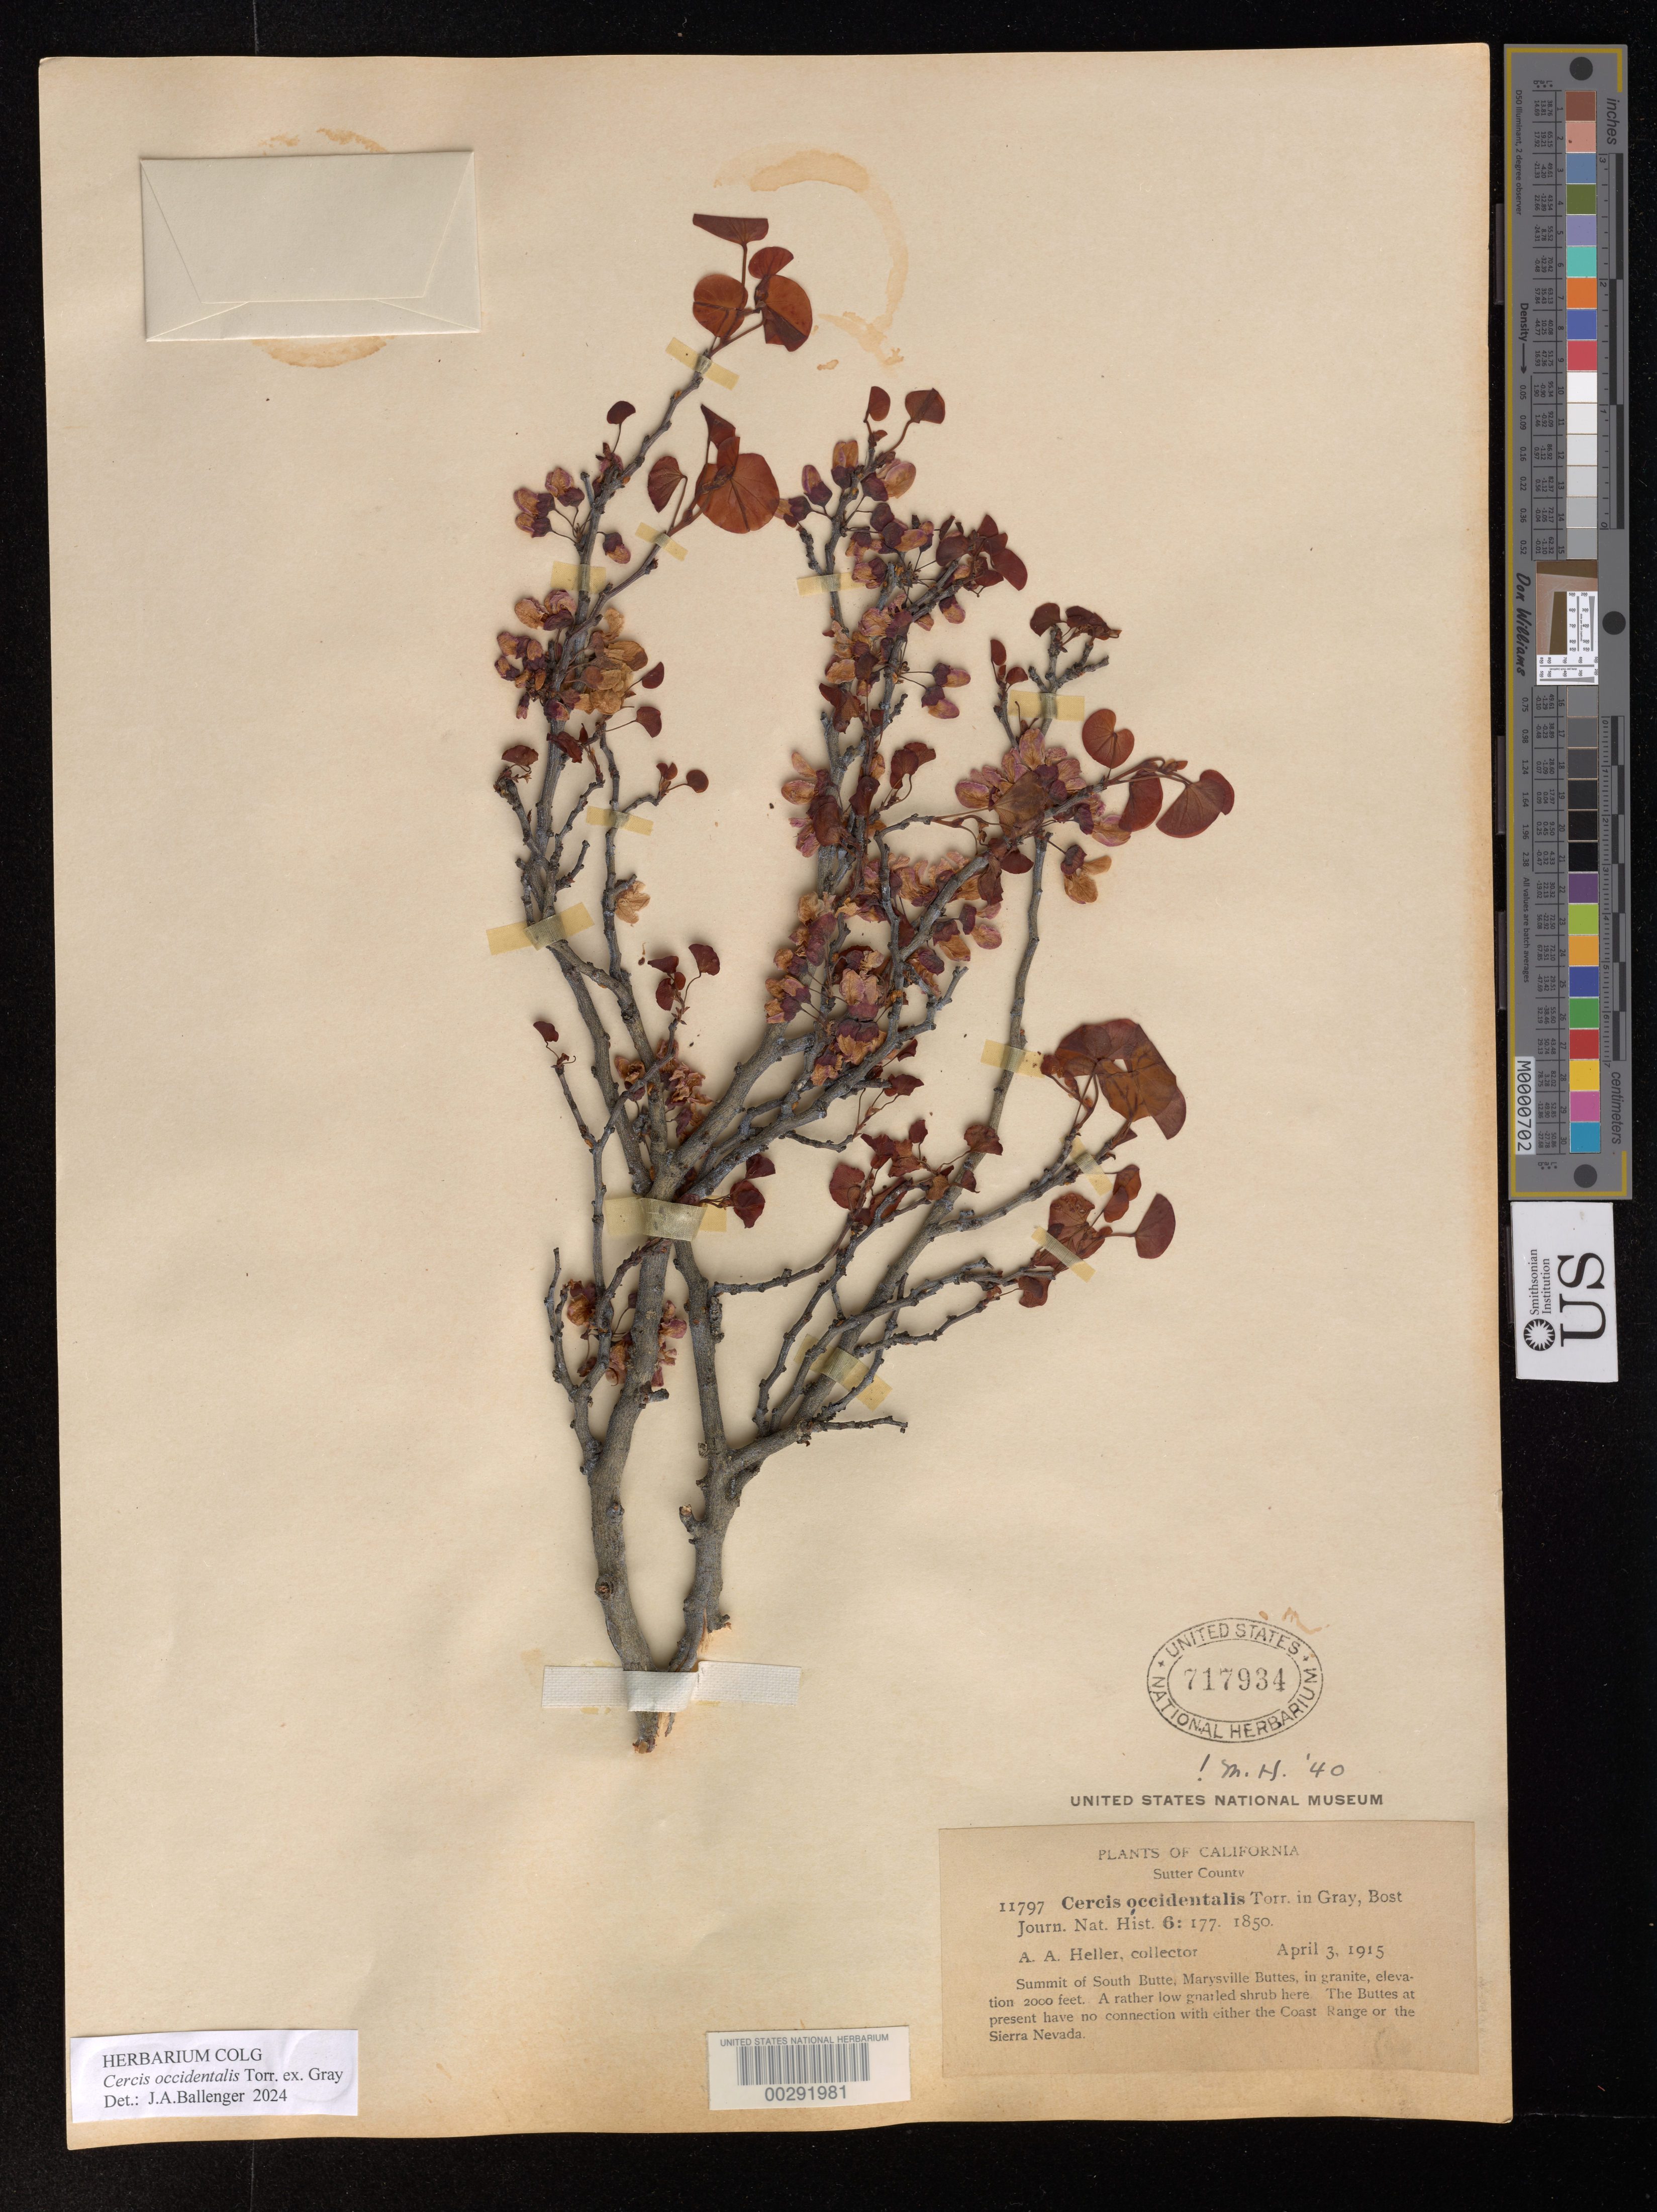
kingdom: Plantae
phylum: Tracheophyta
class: Magnoliopsida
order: Fabales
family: Fabaceae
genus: Cercis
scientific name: Cercis occidentalis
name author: Torr. ex A. Gray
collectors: A. A. Heller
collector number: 11797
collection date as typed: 03 Apr 1915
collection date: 1915-04-03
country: United States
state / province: California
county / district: Sutter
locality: Summit of south butte, marysville buttes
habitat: In granite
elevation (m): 610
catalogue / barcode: US 717934